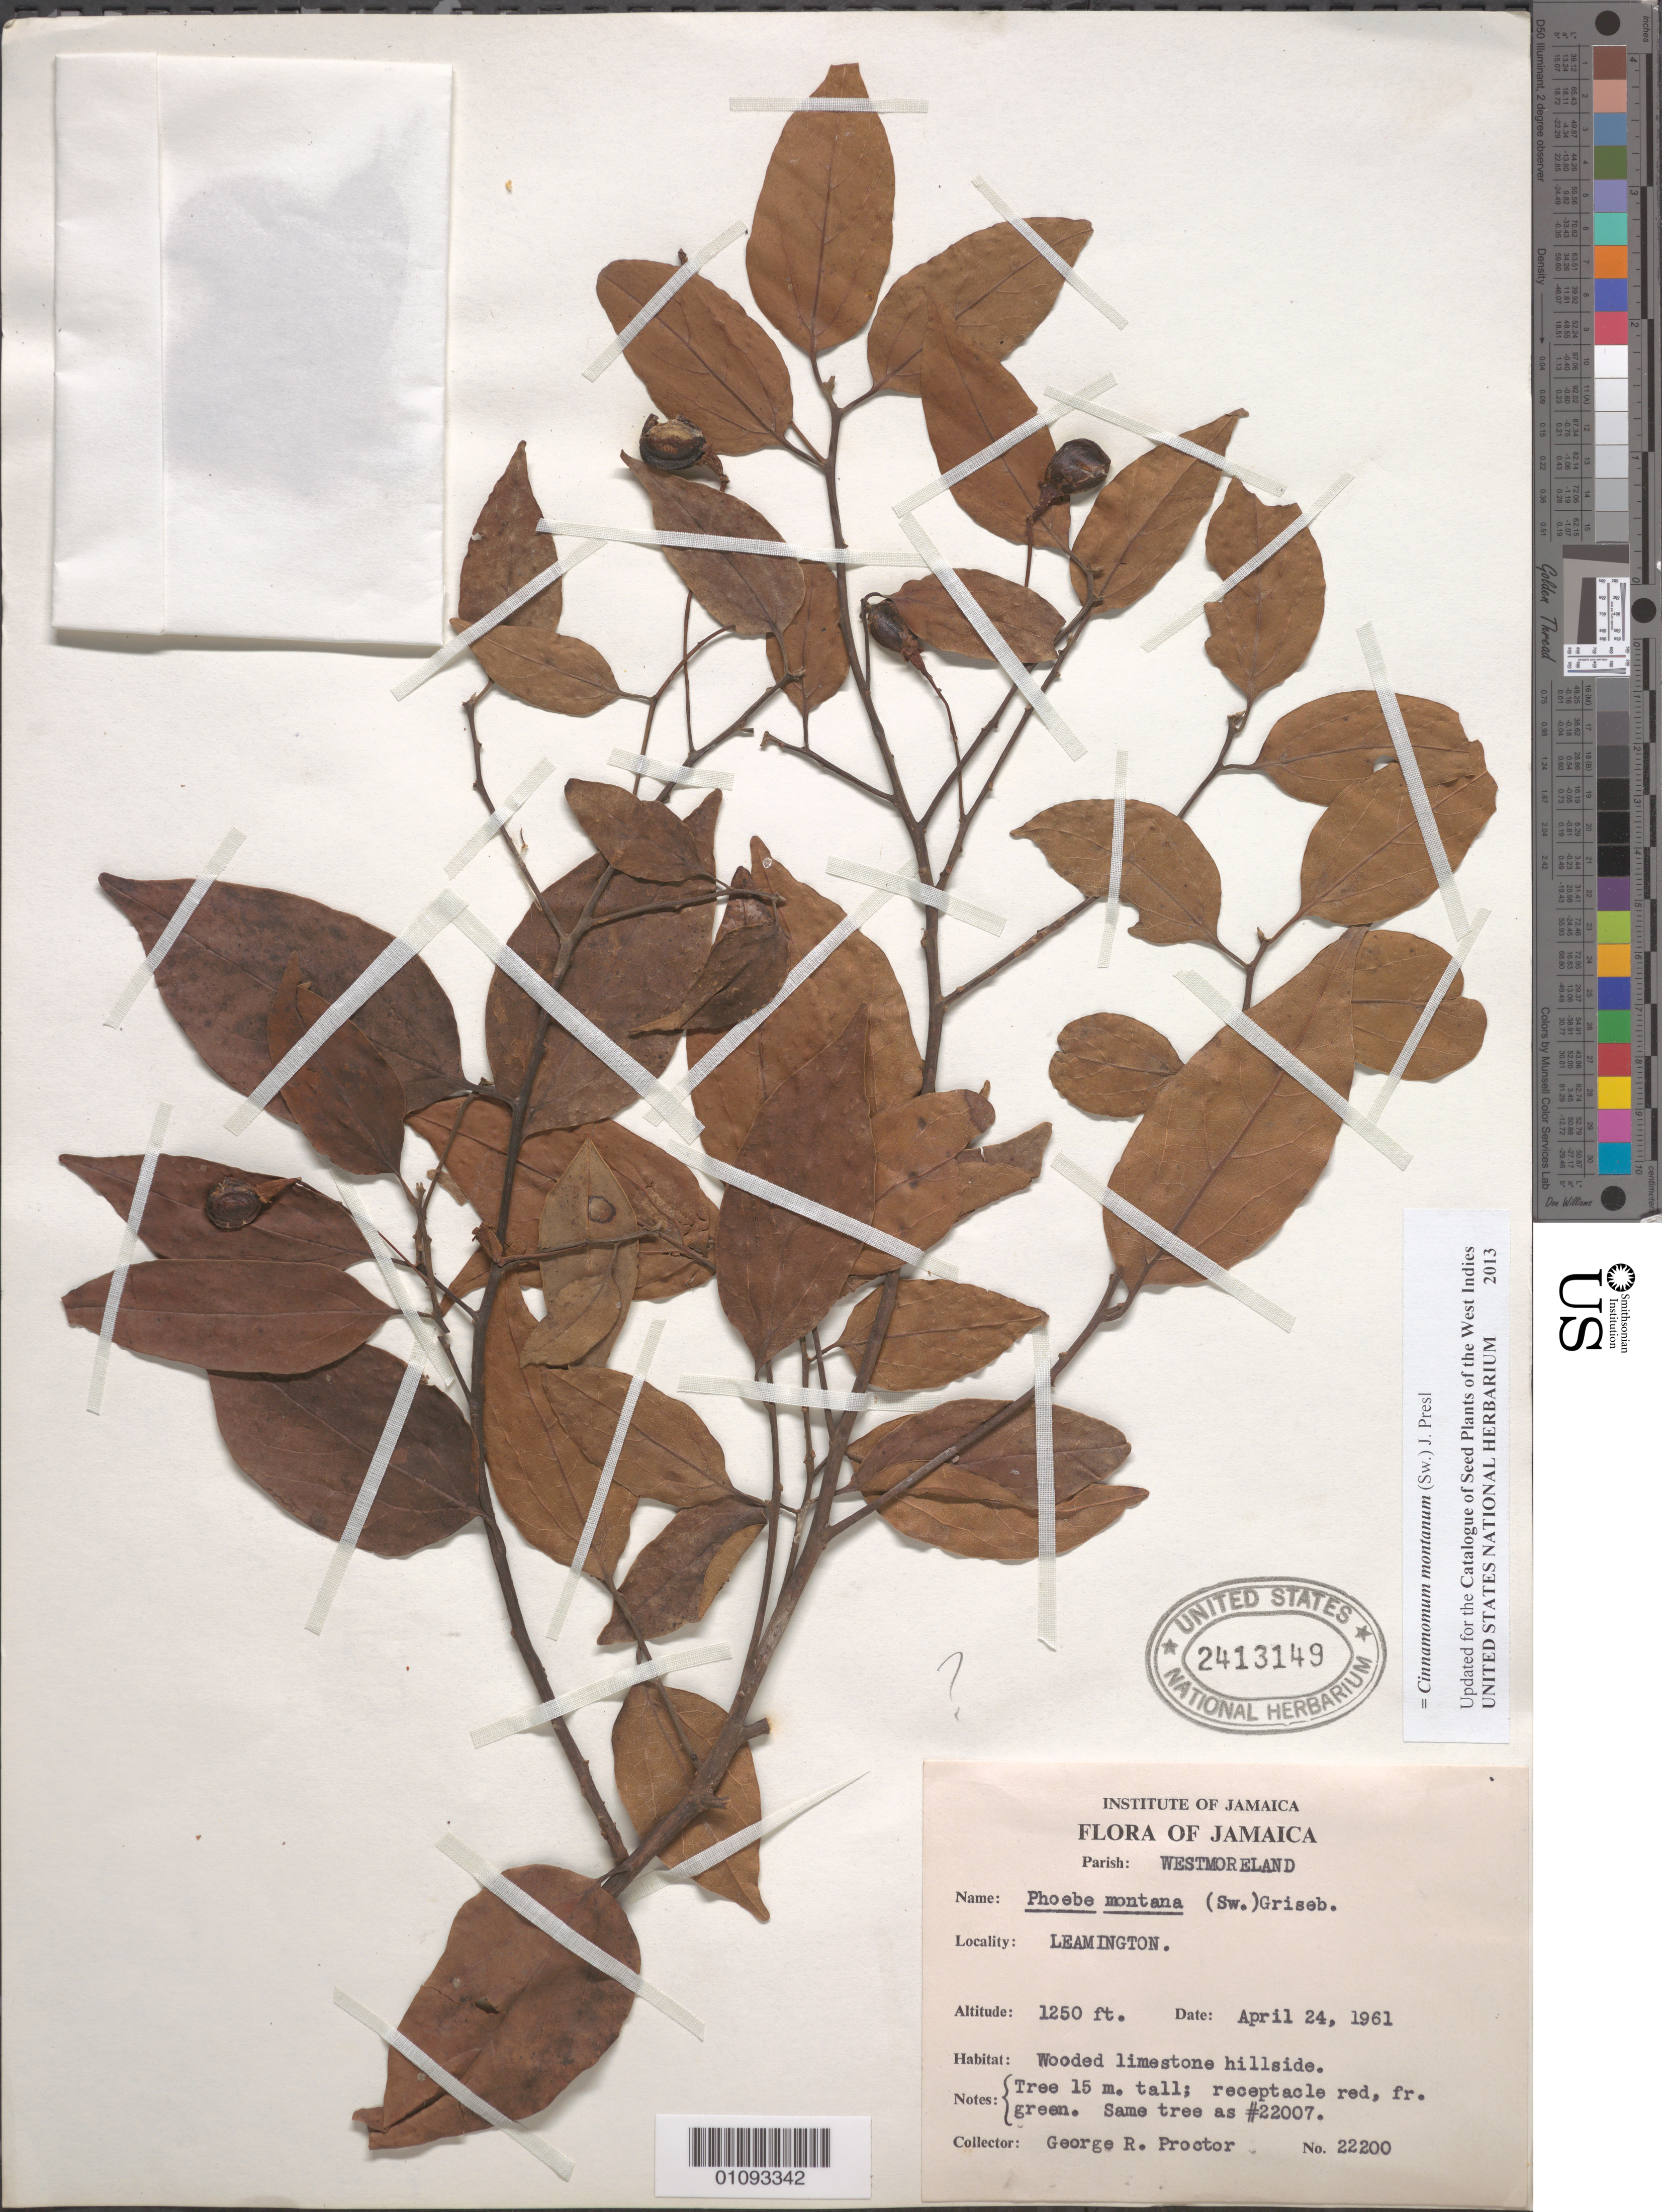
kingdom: Plantae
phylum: Tracheophyta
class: Magnoliopsida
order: Laurales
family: Lauraceae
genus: Cinnamomum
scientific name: Cinnamomum montanum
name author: (Sw.) J. Presl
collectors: G. R. Proctor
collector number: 22200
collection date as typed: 24 Apr 1961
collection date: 1961-04-24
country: Jamaica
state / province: Westmoreland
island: Jamaica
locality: Leamington.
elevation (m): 381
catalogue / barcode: US 2413149